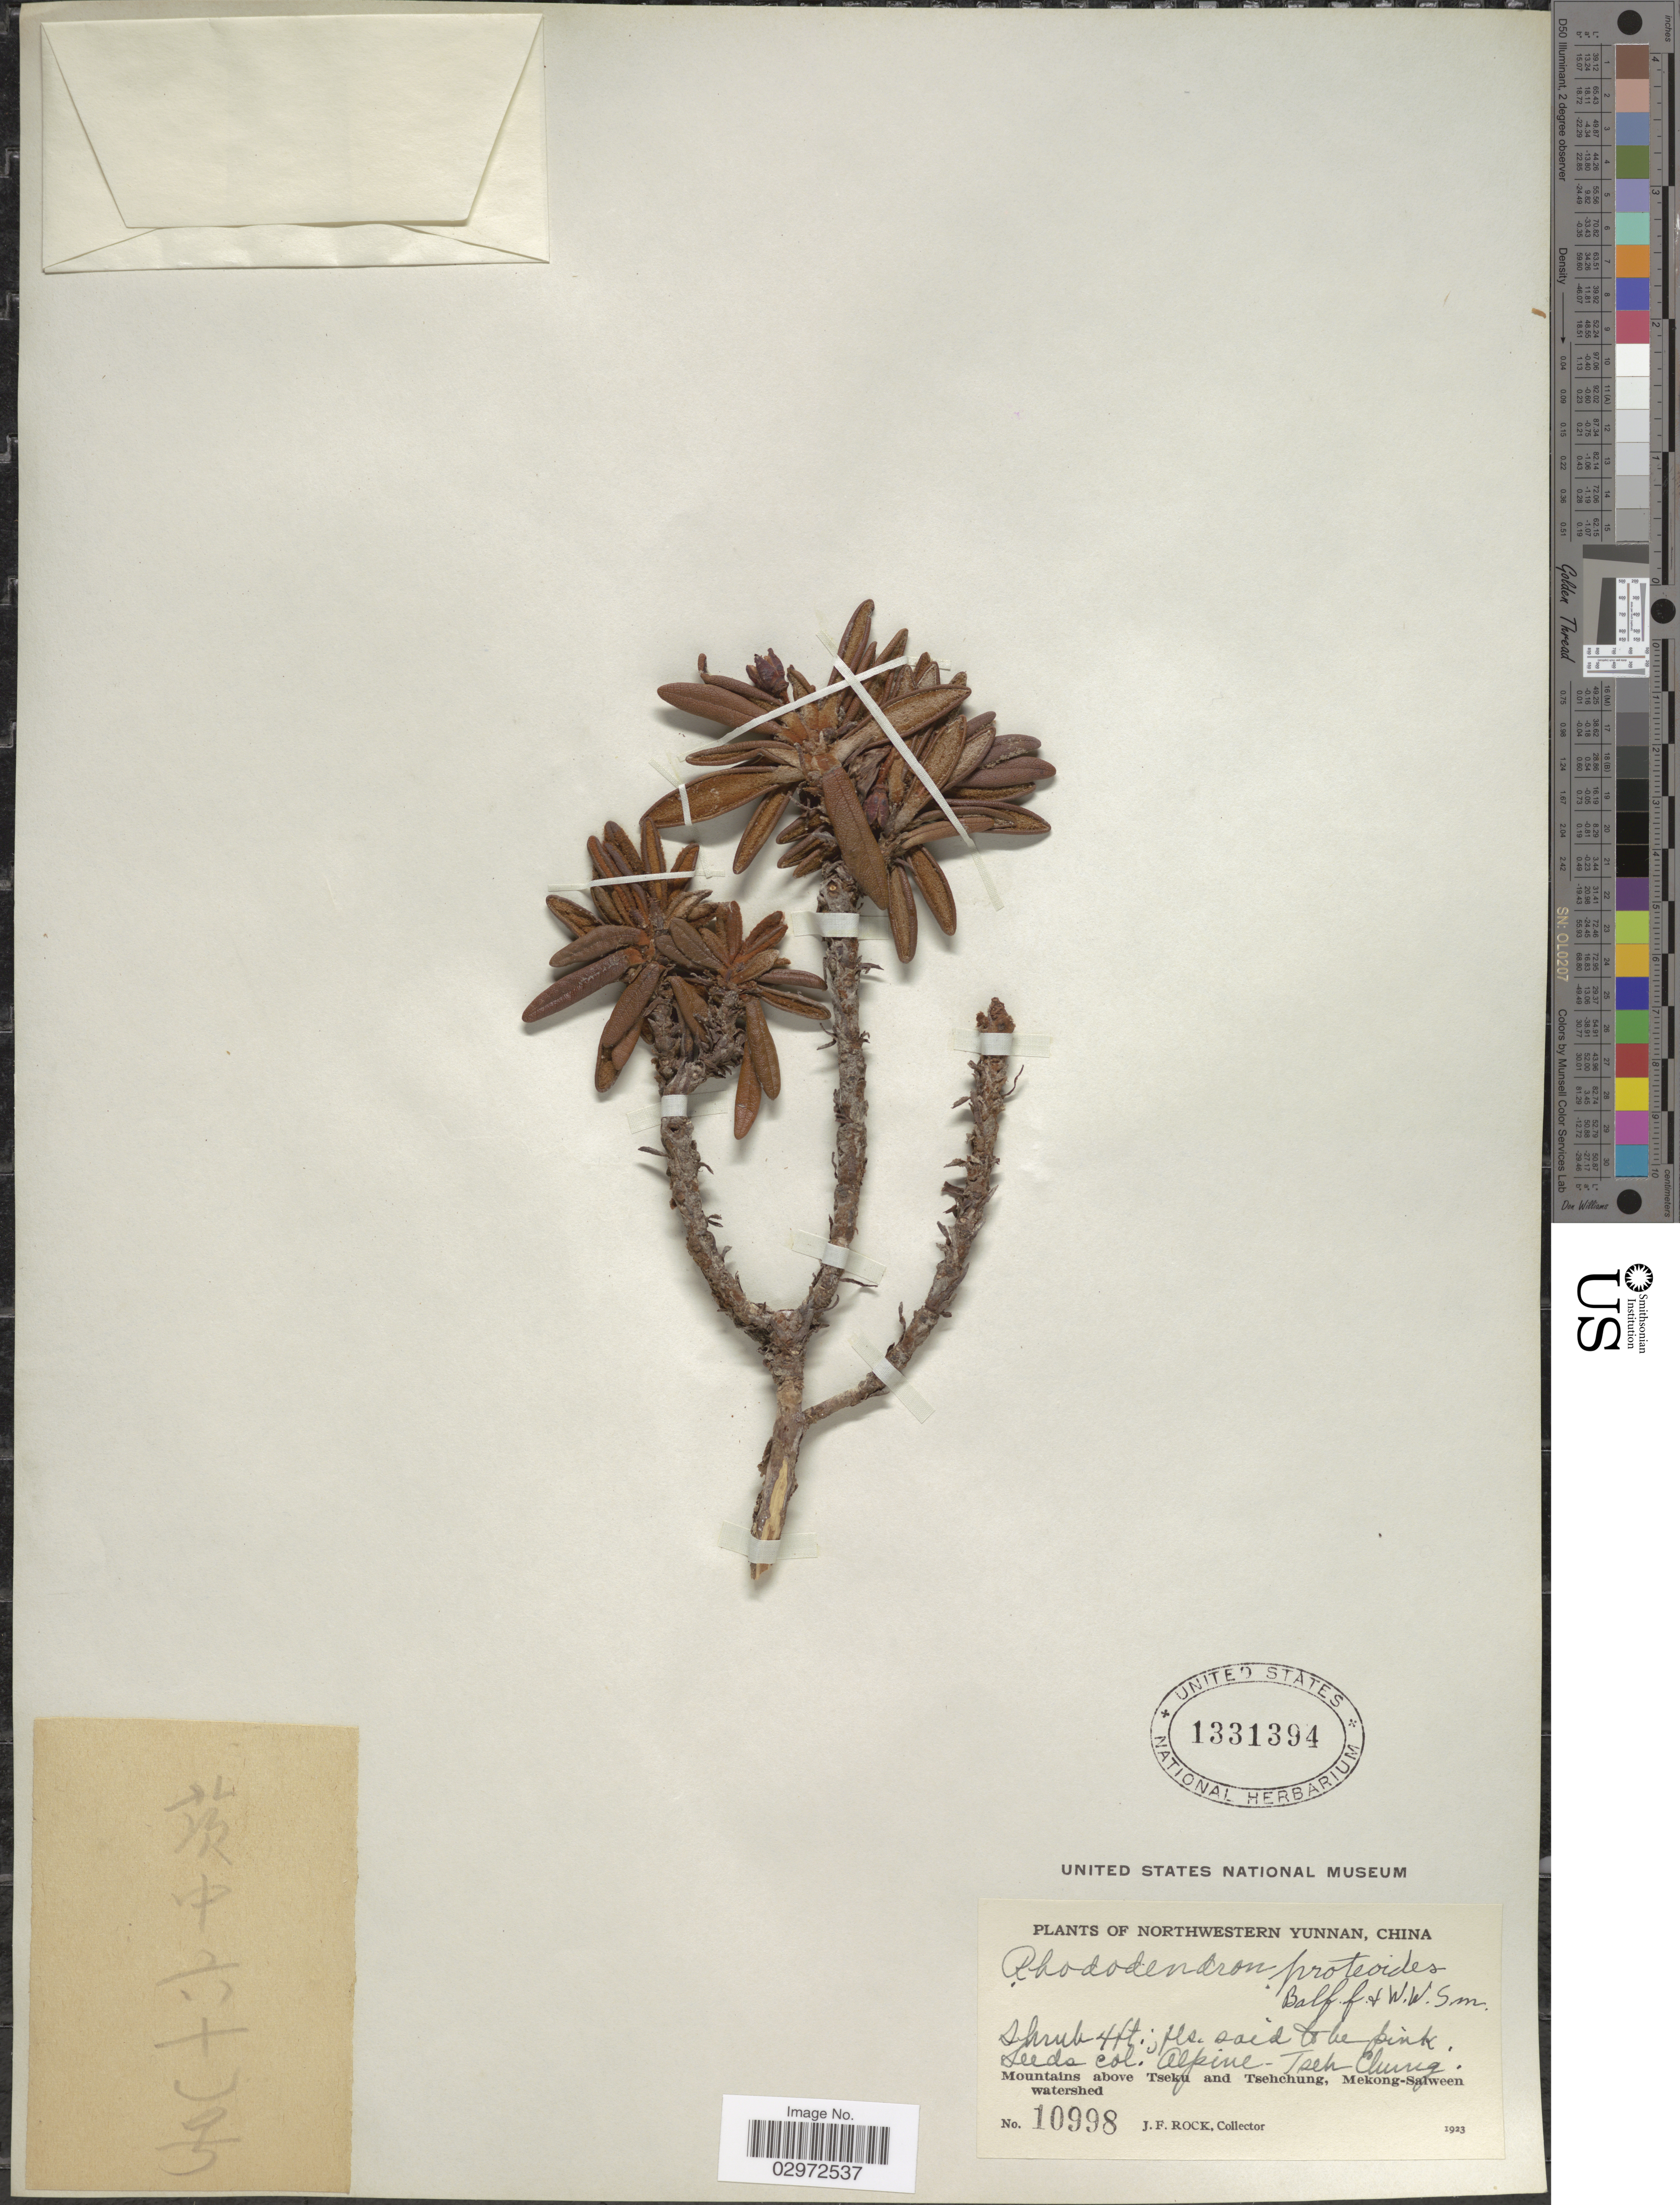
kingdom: Plantae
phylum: Tracheophyta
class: Magnoliopsida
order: Ericales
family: Ericaceae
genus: Rhododendron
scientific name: Rhododendron proteoides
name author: Balf. f. & W.W. Sm.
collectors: J. Rock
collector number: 10998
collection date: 1923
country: China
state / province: Yunnan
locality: Northwestern Yunnan, Mountains above Tseku and Tsehchung, Mekong-Salween watershed, Alpine Tsehchung.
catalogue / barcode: US 1331394